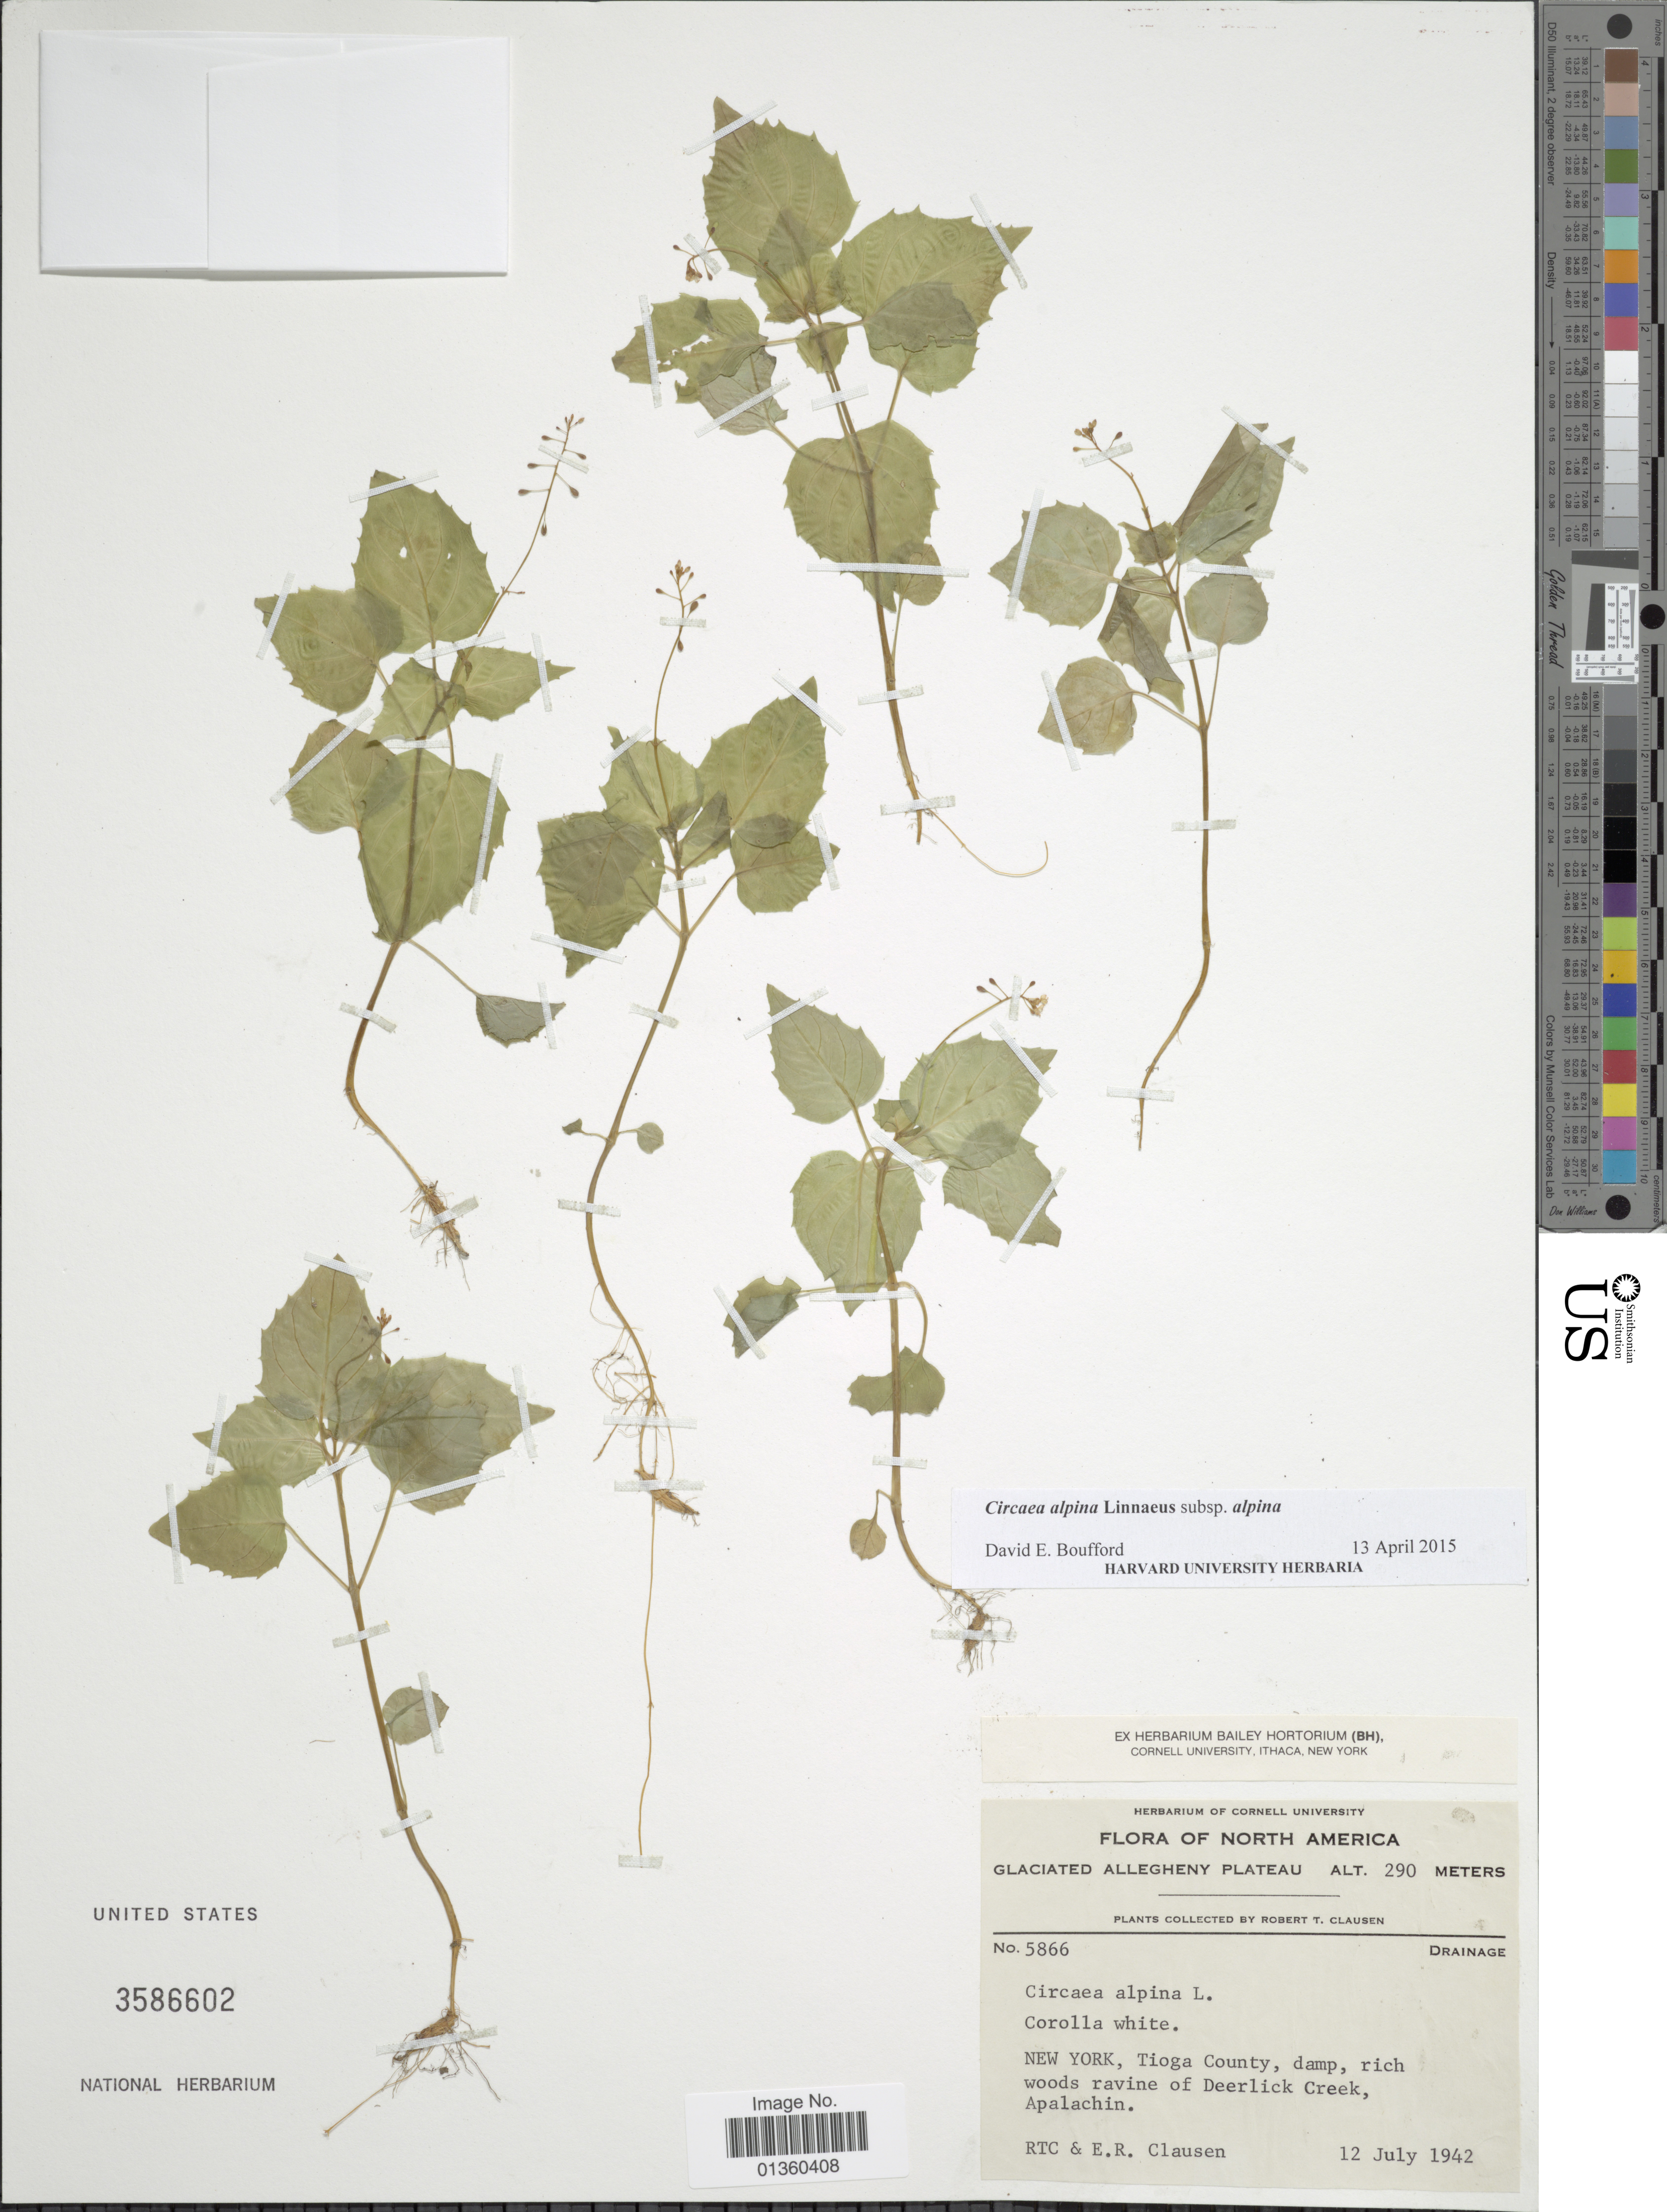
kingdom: Plantae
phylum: Tracheophyta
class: Magnoliopsida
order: Myrtales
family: Onagraceae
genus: Circaea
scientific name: Circaea alpina subsp. alpina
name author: L.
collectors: R. T. Clausen & E. Clausen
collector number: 5866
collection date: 1942-07-12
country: United States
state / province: New York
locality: Tioga County, damp, rich woods ravine of Deerlick Creek, Apalachin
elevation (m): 290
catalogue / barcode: US 3586602